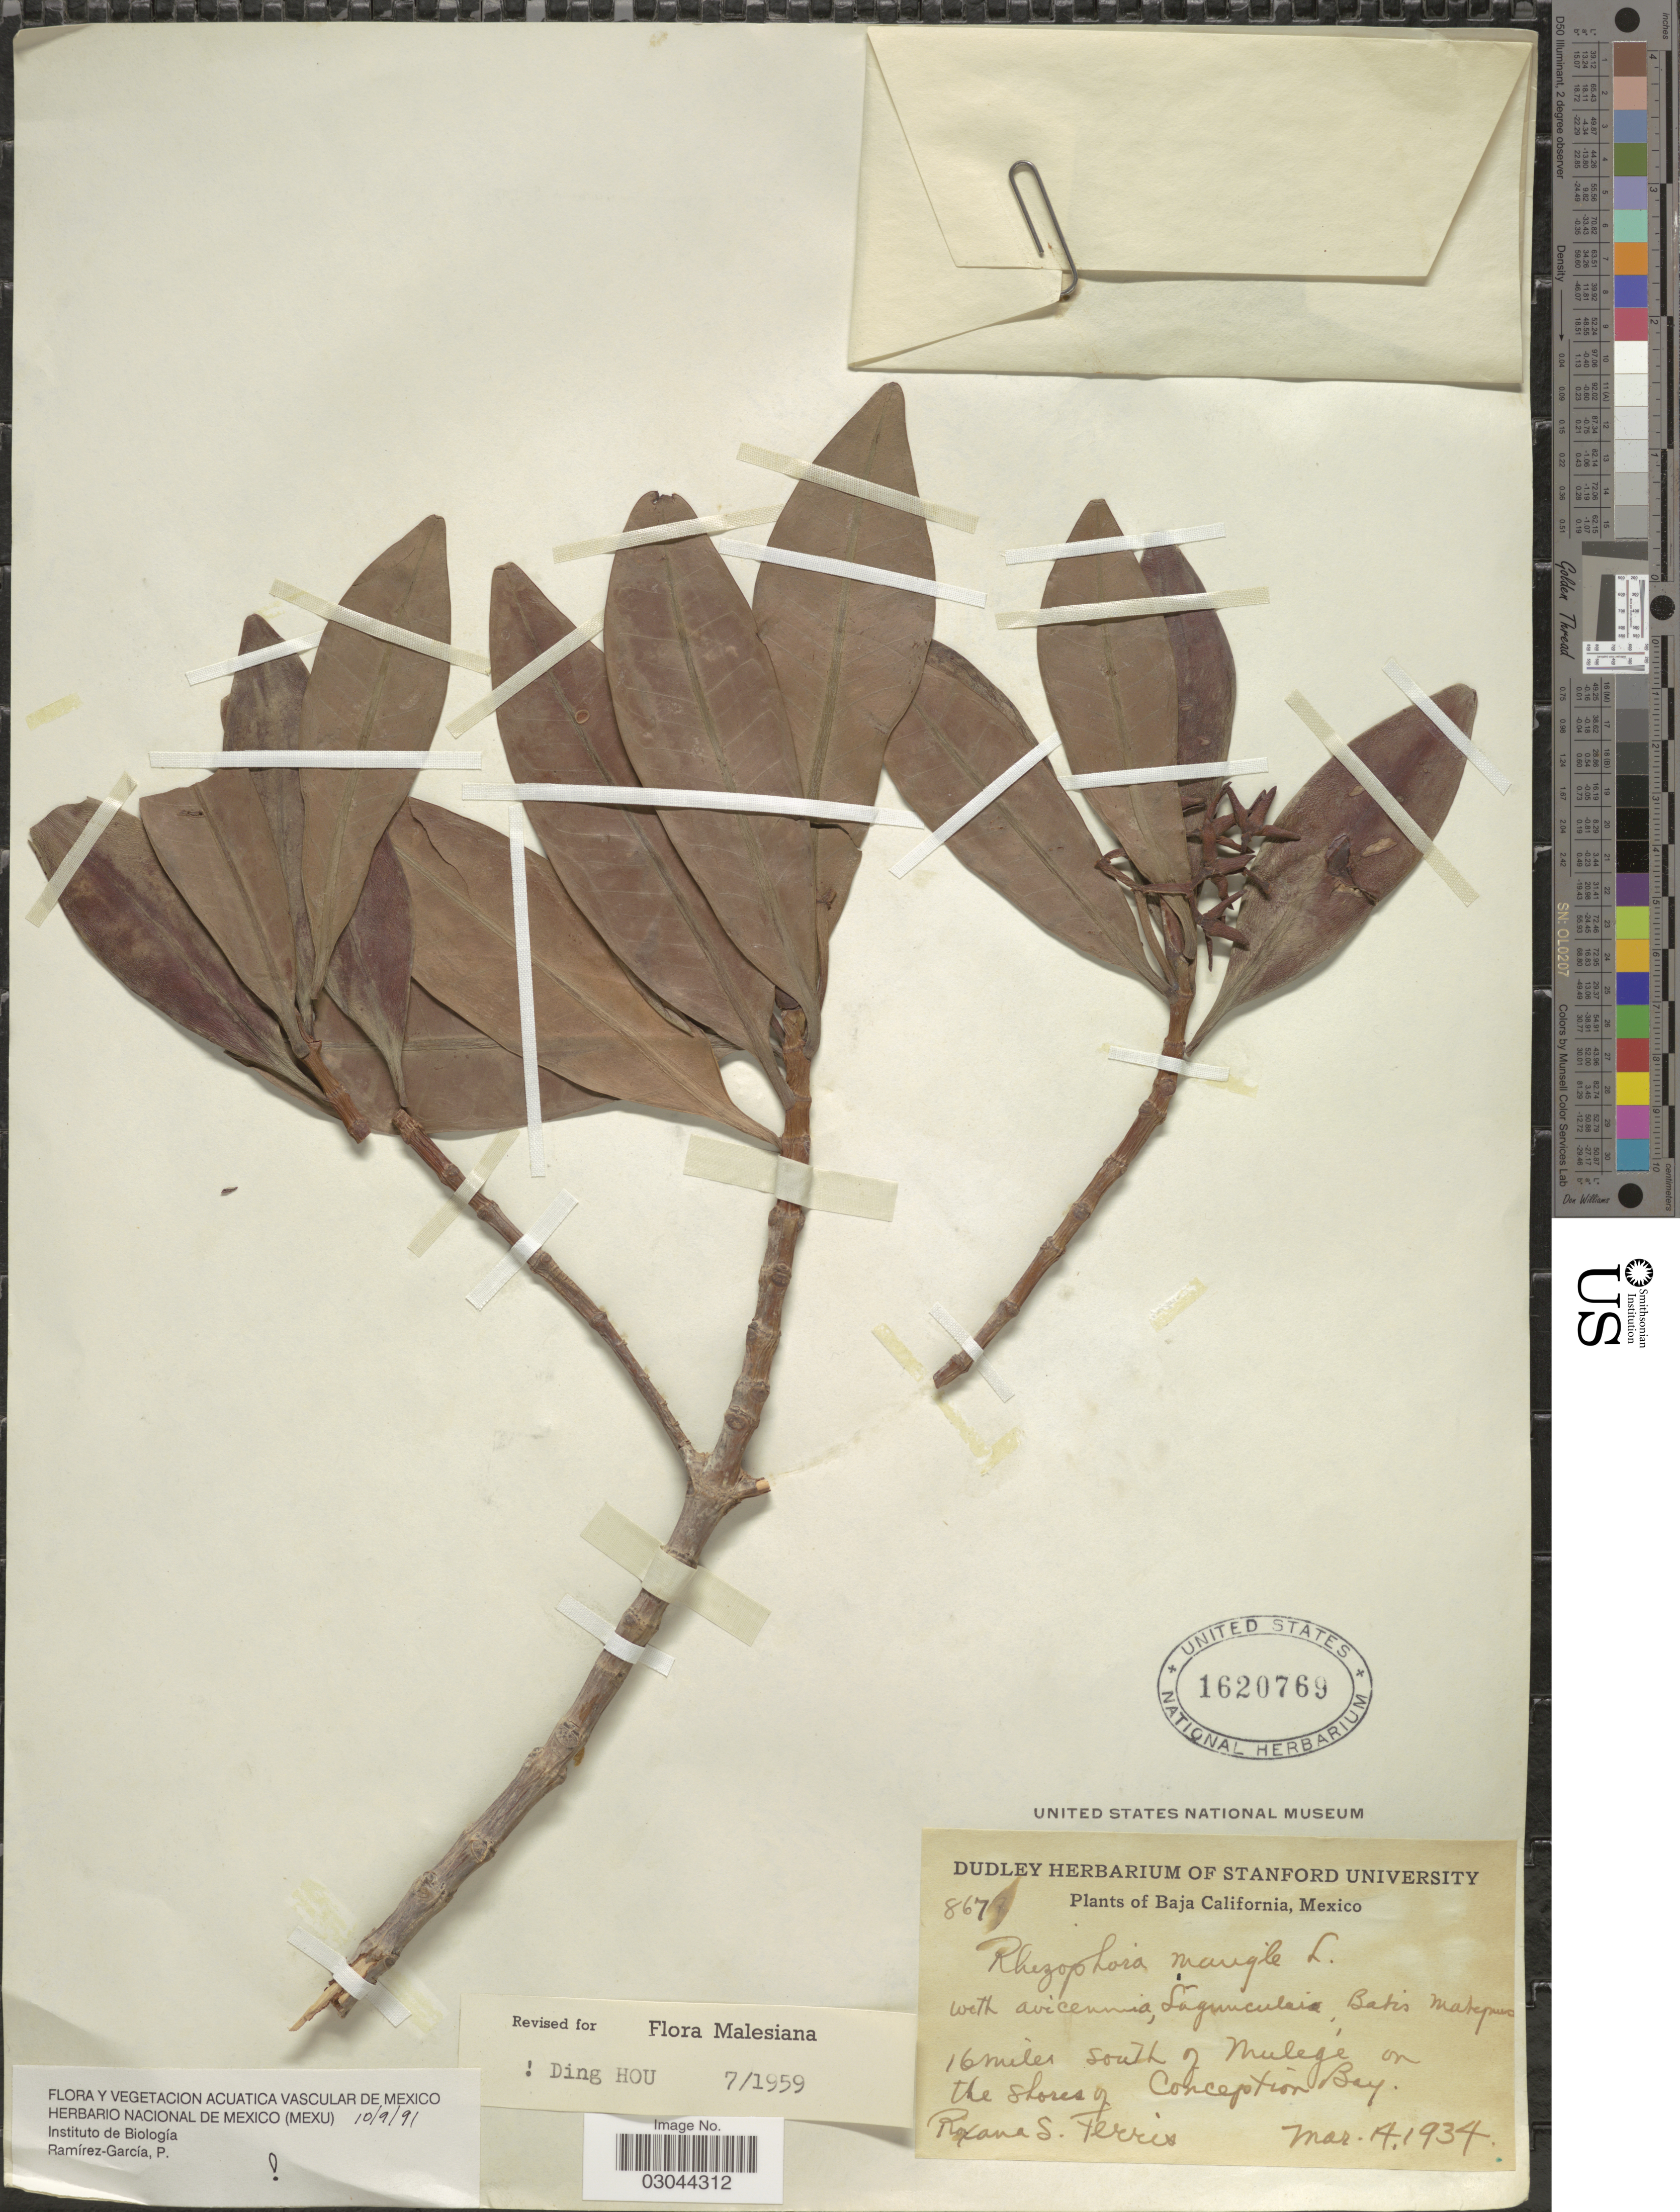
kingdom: Plantae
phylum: Tracheophyta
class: Magnoliopsida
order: Malpighiales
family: Rhizophoraceae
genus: Rhizophora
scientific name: Rhizophora mangle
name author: L.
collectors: R. S. Ferris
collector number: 867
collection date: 1934-03-14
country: Mexico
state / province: Baja California Sur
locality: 16 miles south of Mulege on the shores of Conception Bay.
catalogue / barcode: US 1620769